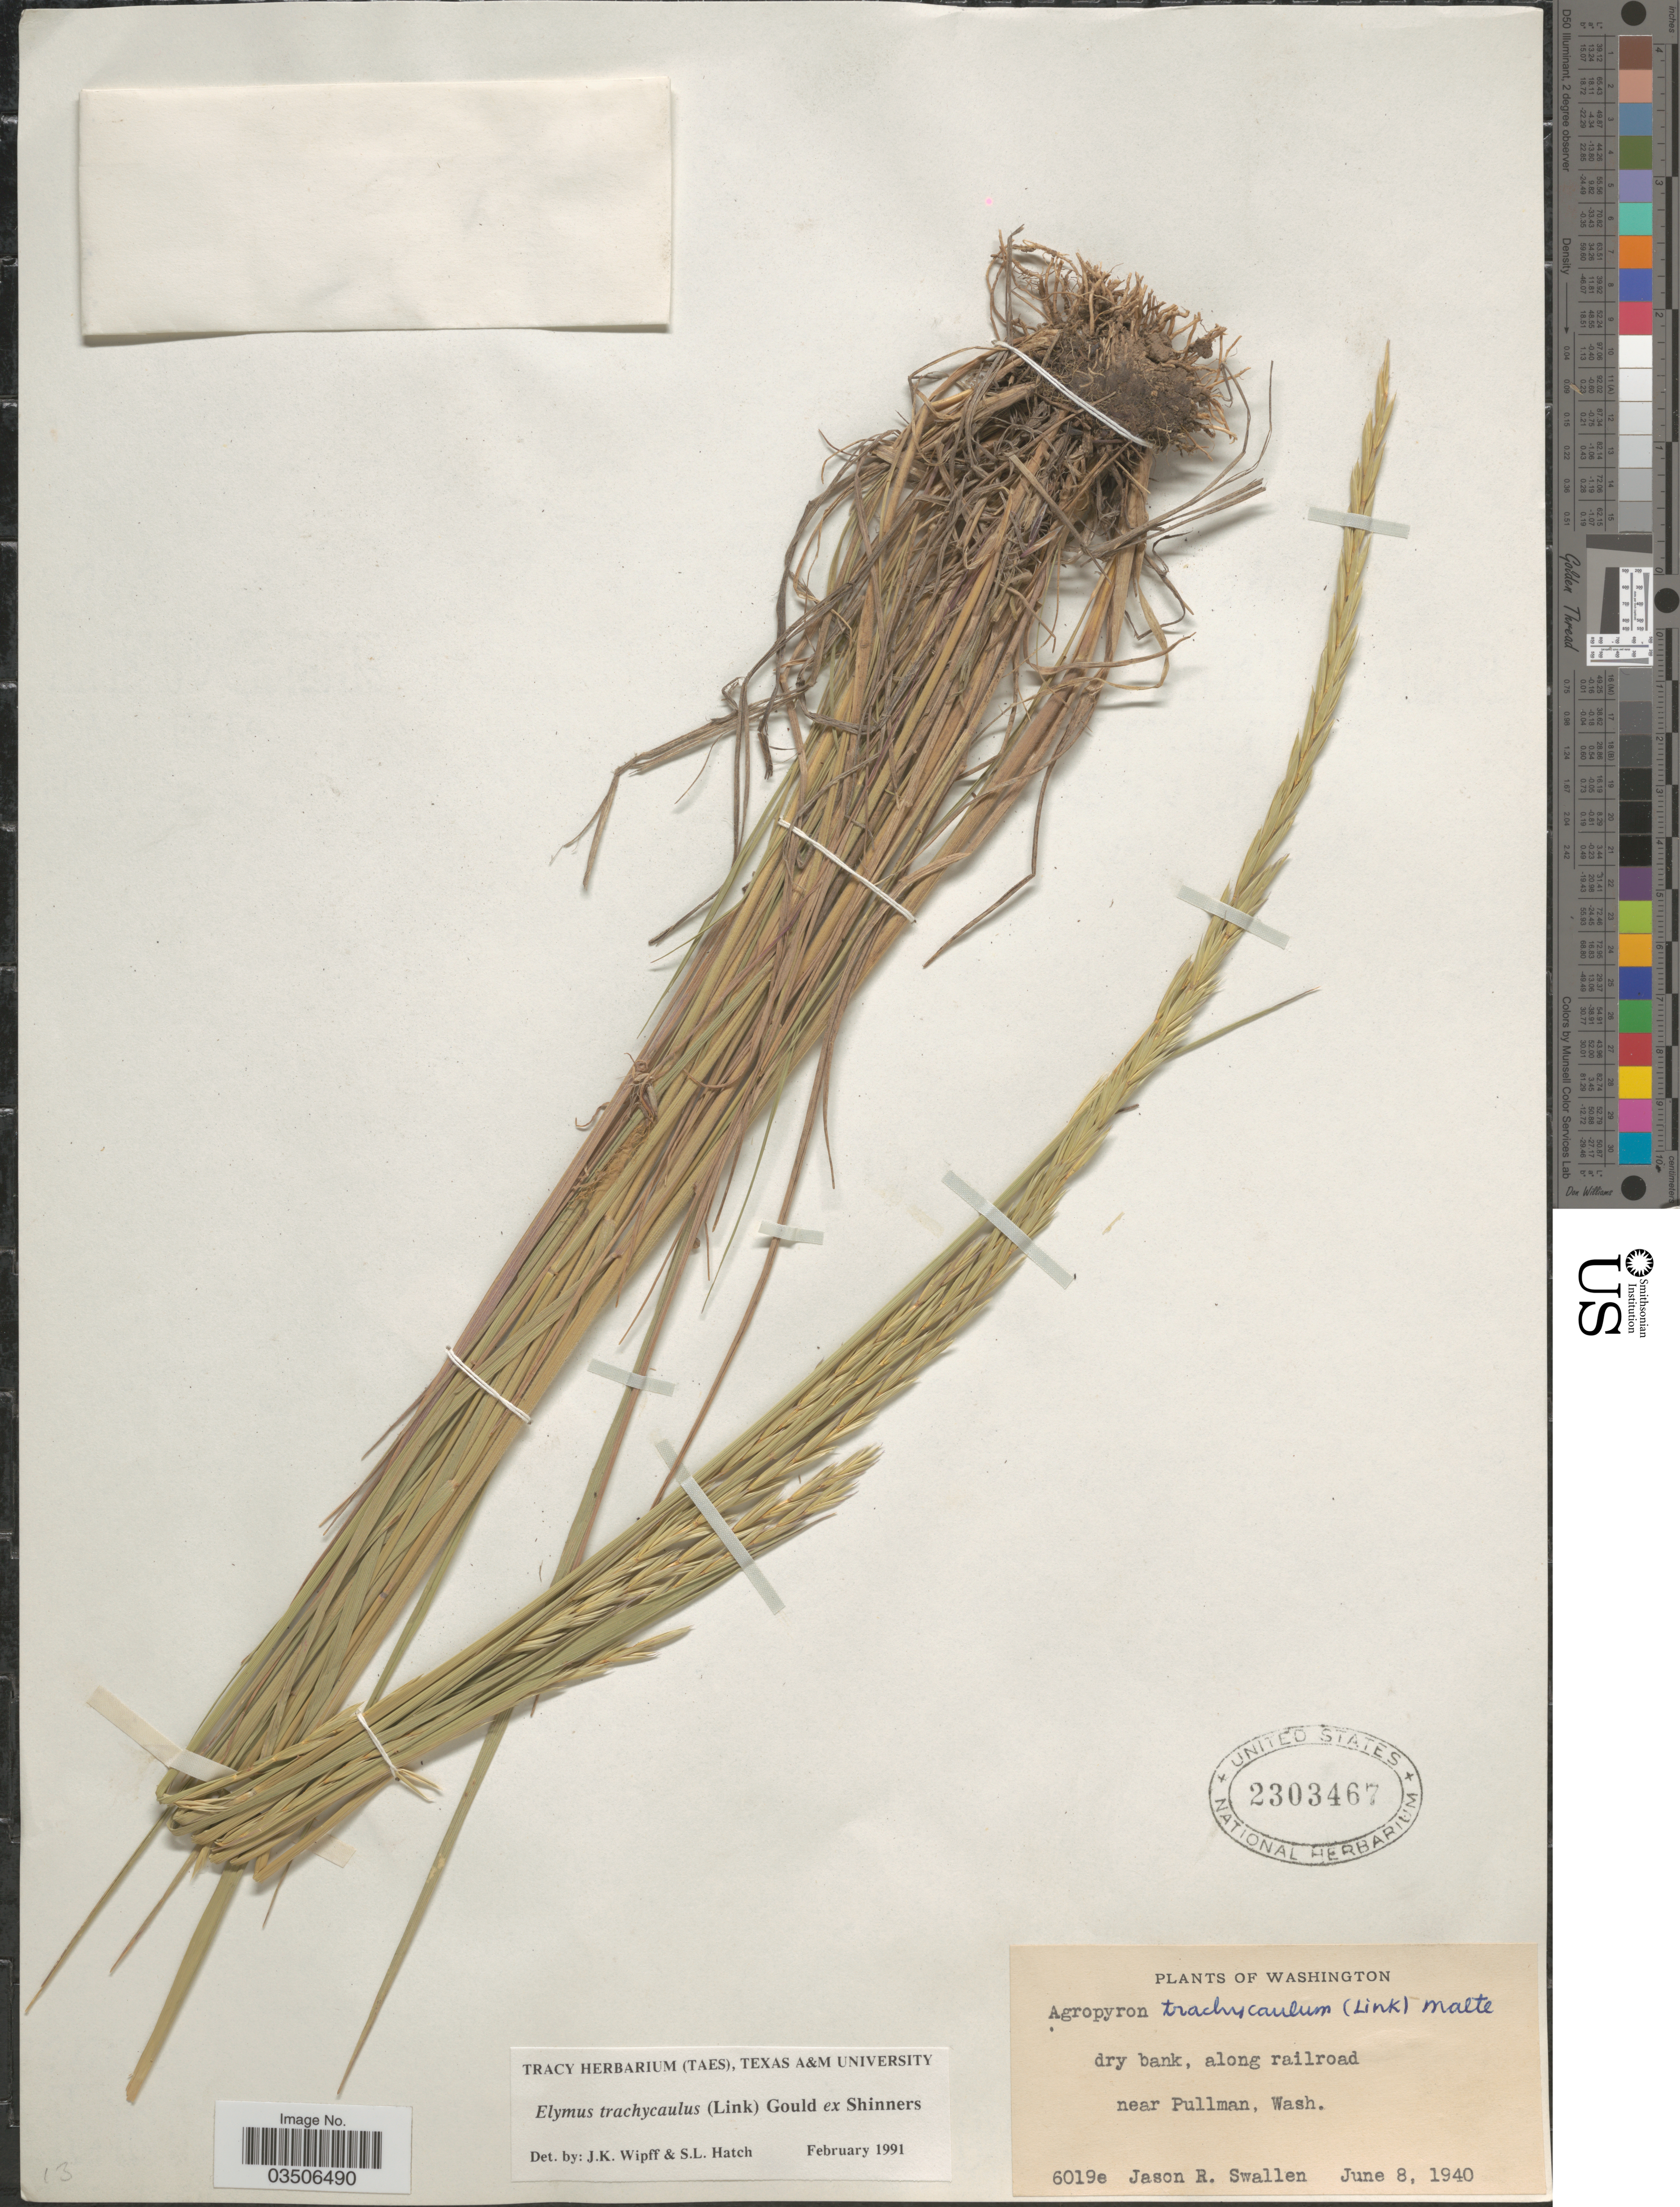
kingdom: Plantae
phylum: Tracheophyta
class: Liliopsida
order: Poales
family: Poaceae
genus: Elymus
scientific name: Elymus trachycaulus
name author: (Link) Gould ex Shinners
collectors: J. R. Swallen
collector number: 6019e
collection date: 1940-06-08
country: United States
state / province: Washington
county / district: Whitman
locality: Along railroad near Pullman.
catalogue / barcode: US 2303467